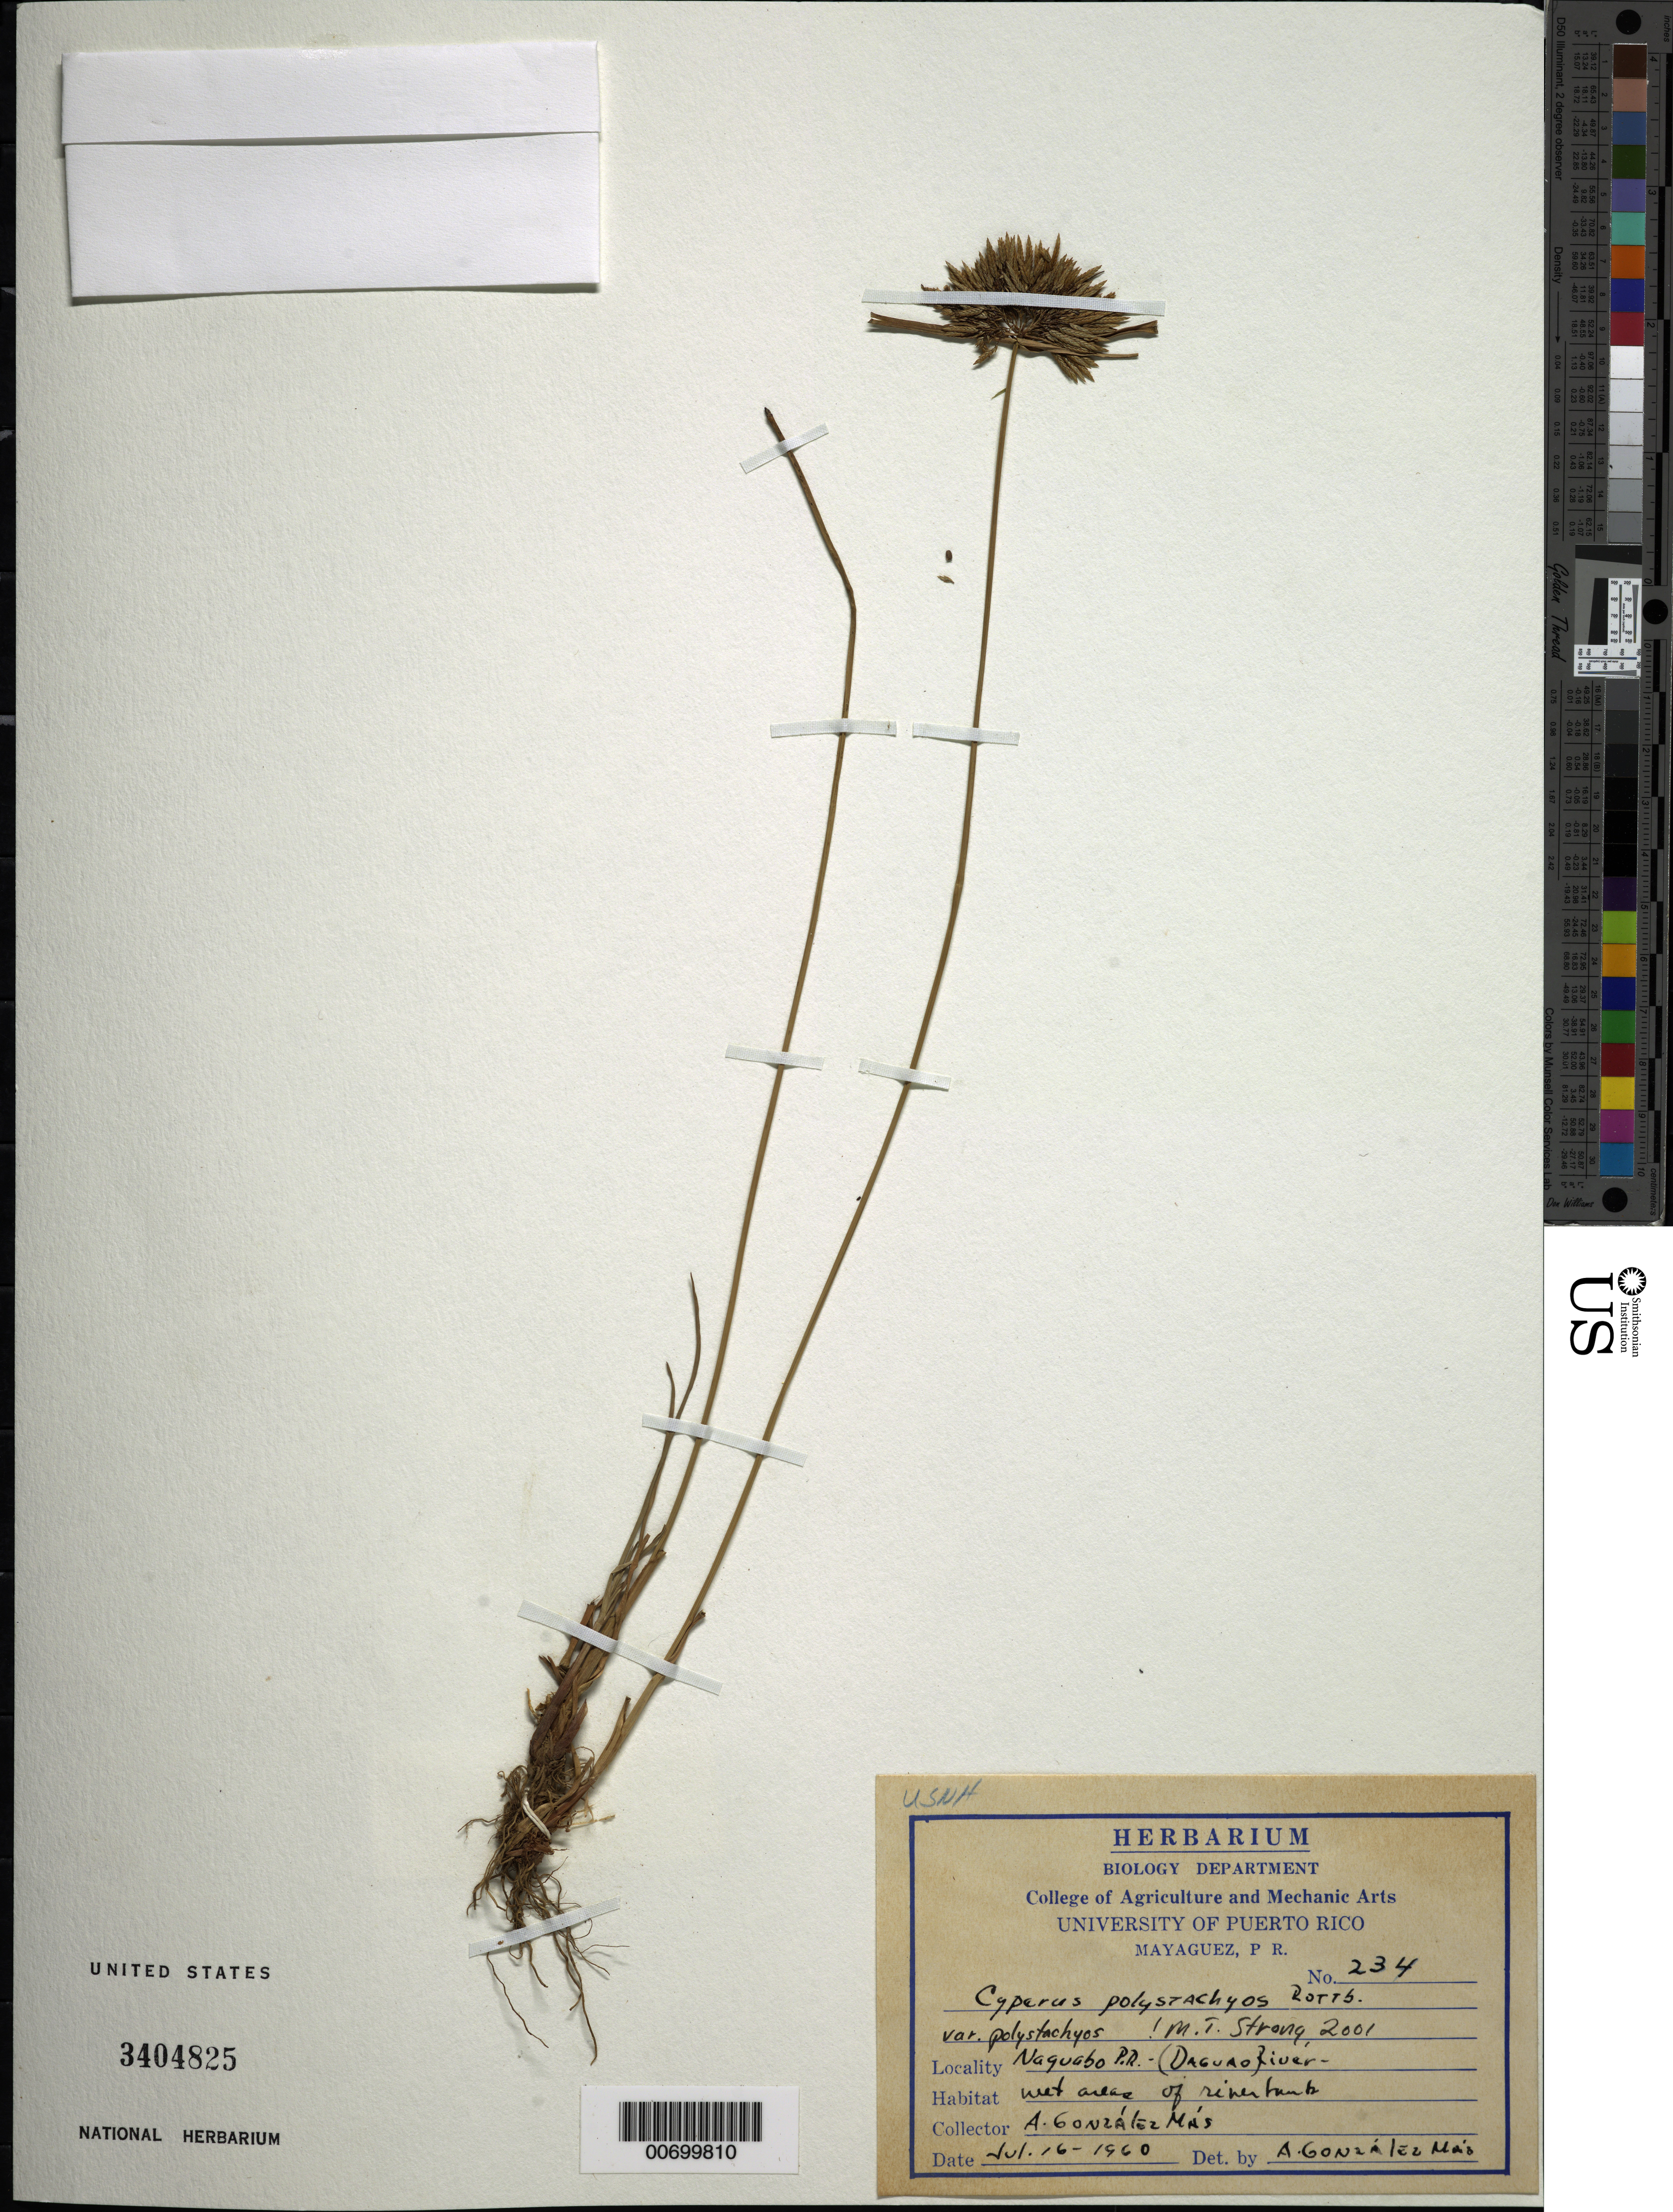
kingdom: Plantae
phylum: Tracheophyta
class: Liliopsida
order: Poales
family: Cyperaceae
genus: Cyperus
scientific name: Cyperus polystachyos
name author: Rottb.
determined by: Strong, M. T., (US), Smithsonian Institution - National Museum of Natural History (UNITED STATES)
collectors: A. González Más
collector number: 234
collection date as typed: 16 Jul 1960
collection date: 1960-07-16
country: Puerto Rico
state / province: Naguabo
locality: Naguabo: Daguao River.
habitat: Wet areas of riverbank.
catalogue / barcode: US 3404825